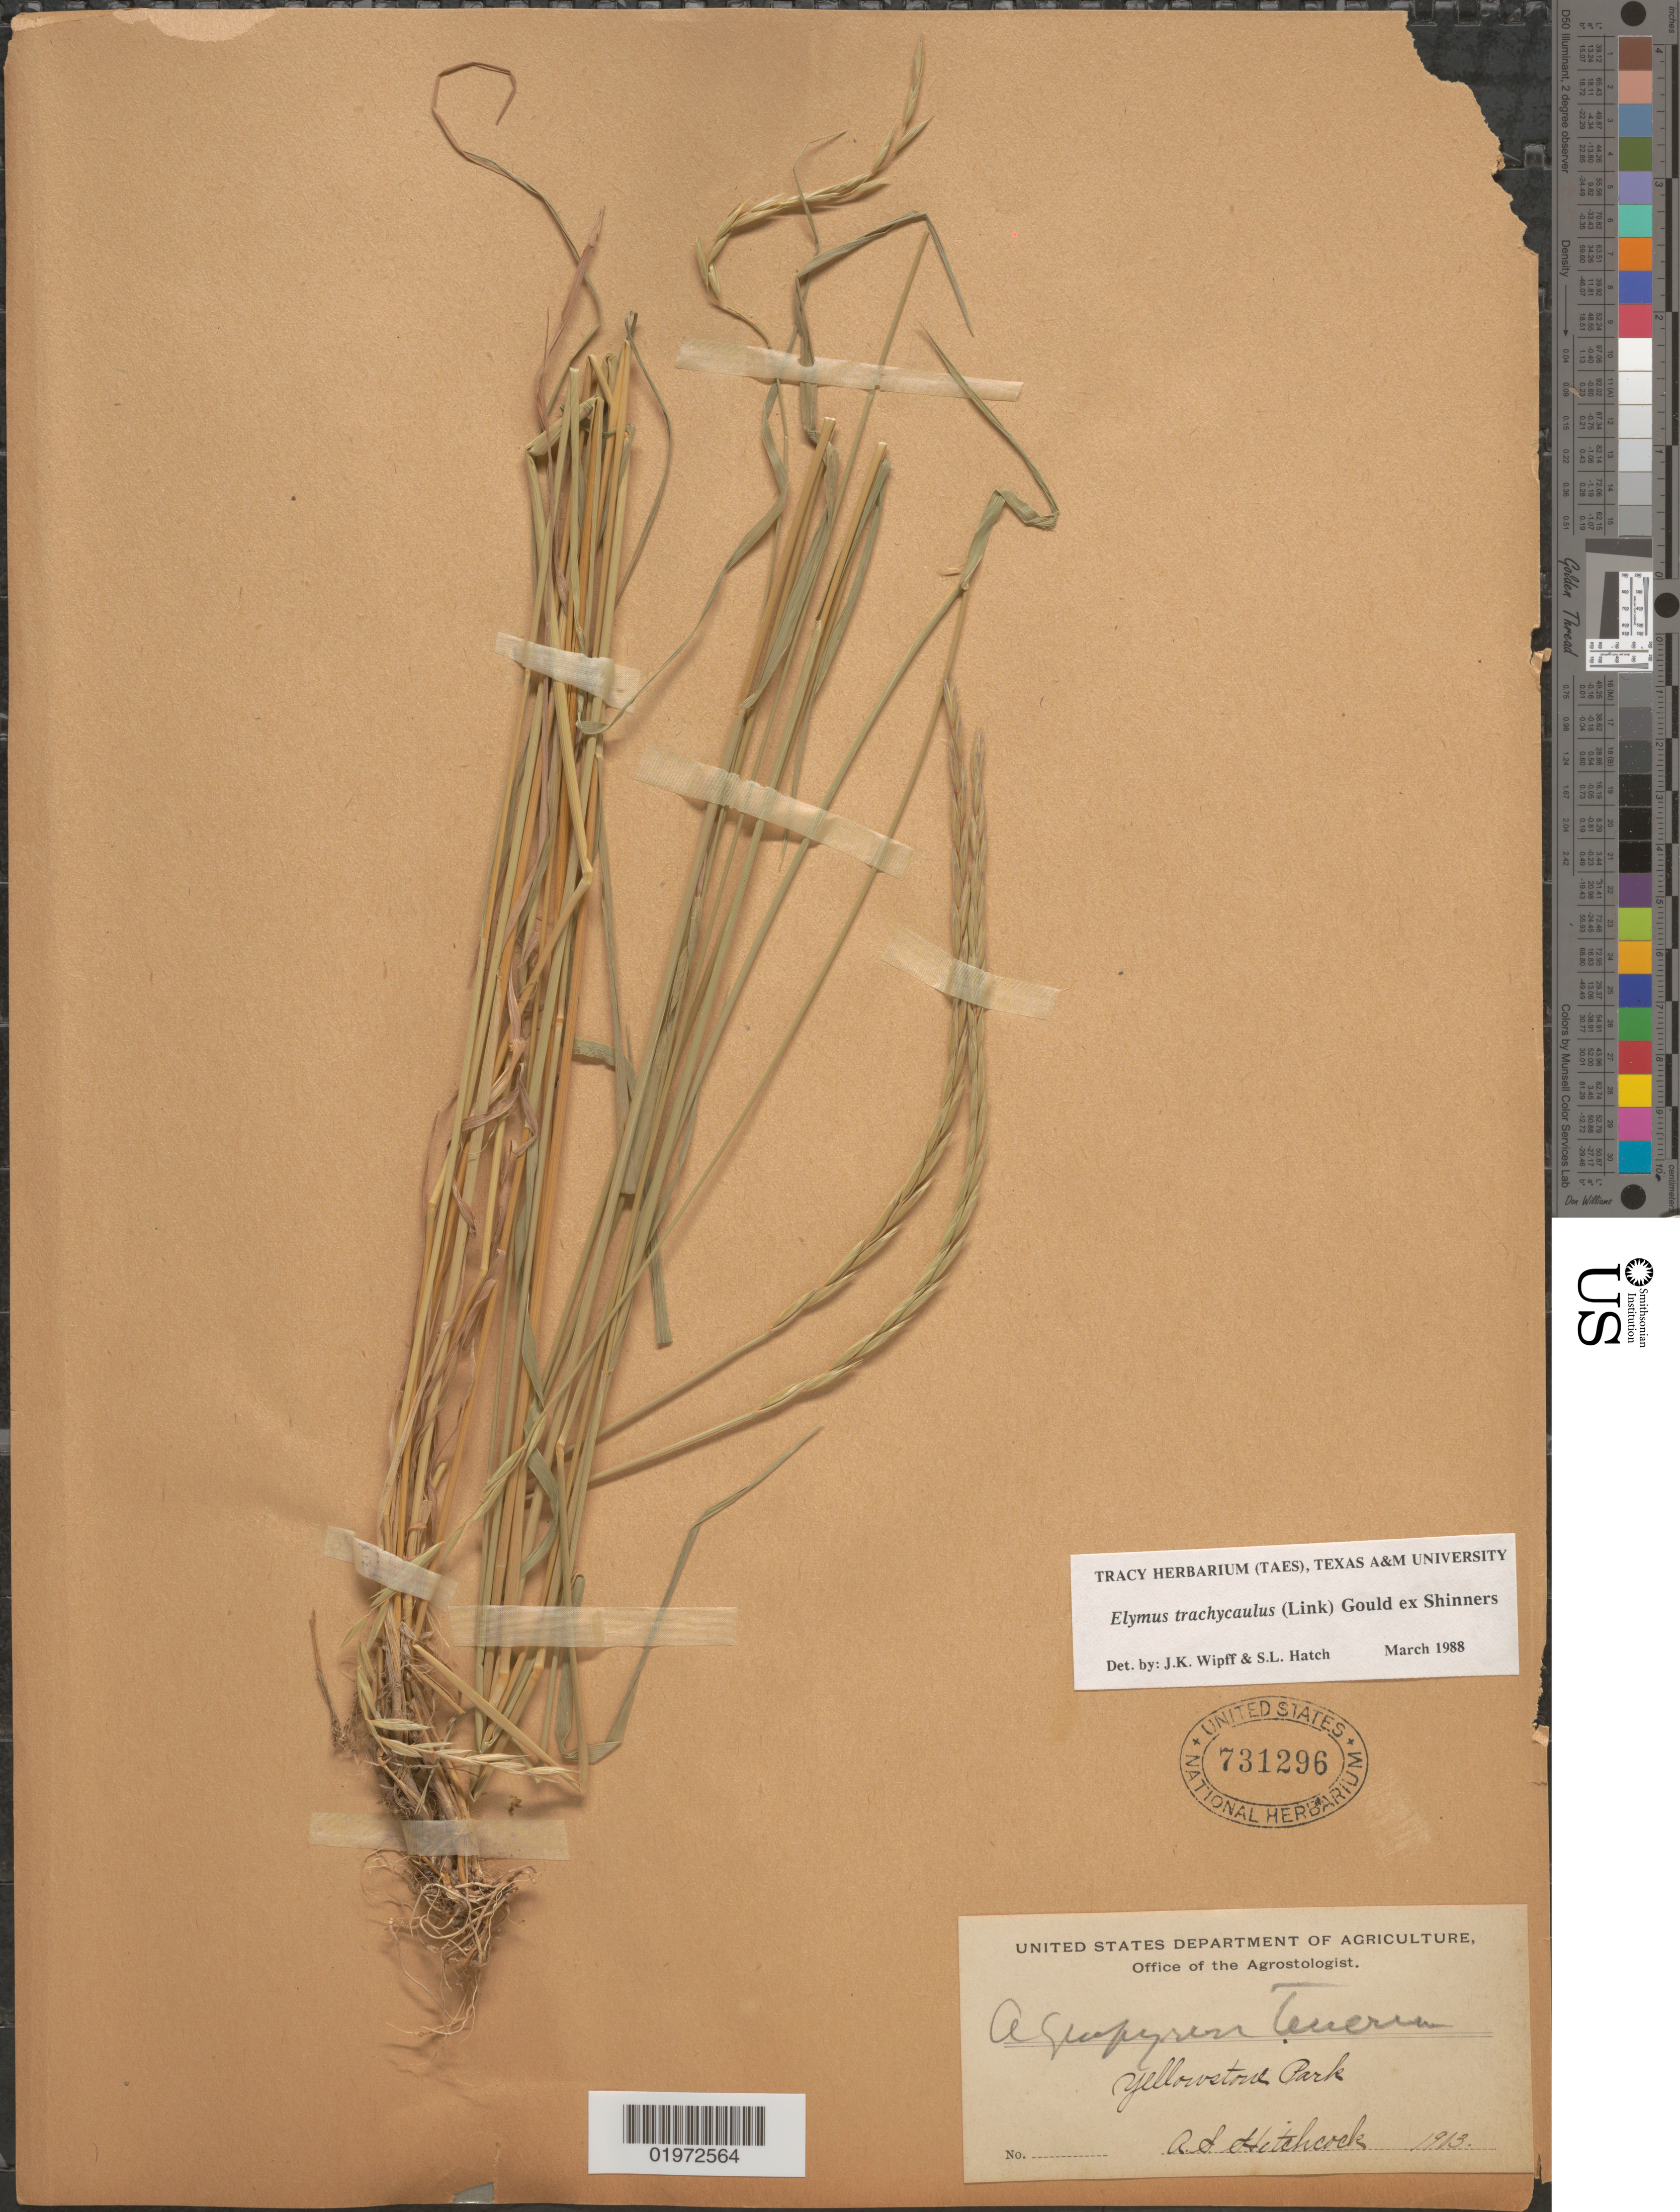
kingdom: Plantae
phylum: Tracheophyta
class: Liliopsida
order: Poales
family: Poaceae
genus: Elymus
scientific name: Elymus trachycaulus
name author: (Link) Gould ex Shinners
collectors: A. S. Hitchcock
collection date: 1903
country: United States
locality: Yellowstone Park.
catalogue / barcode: US 731296